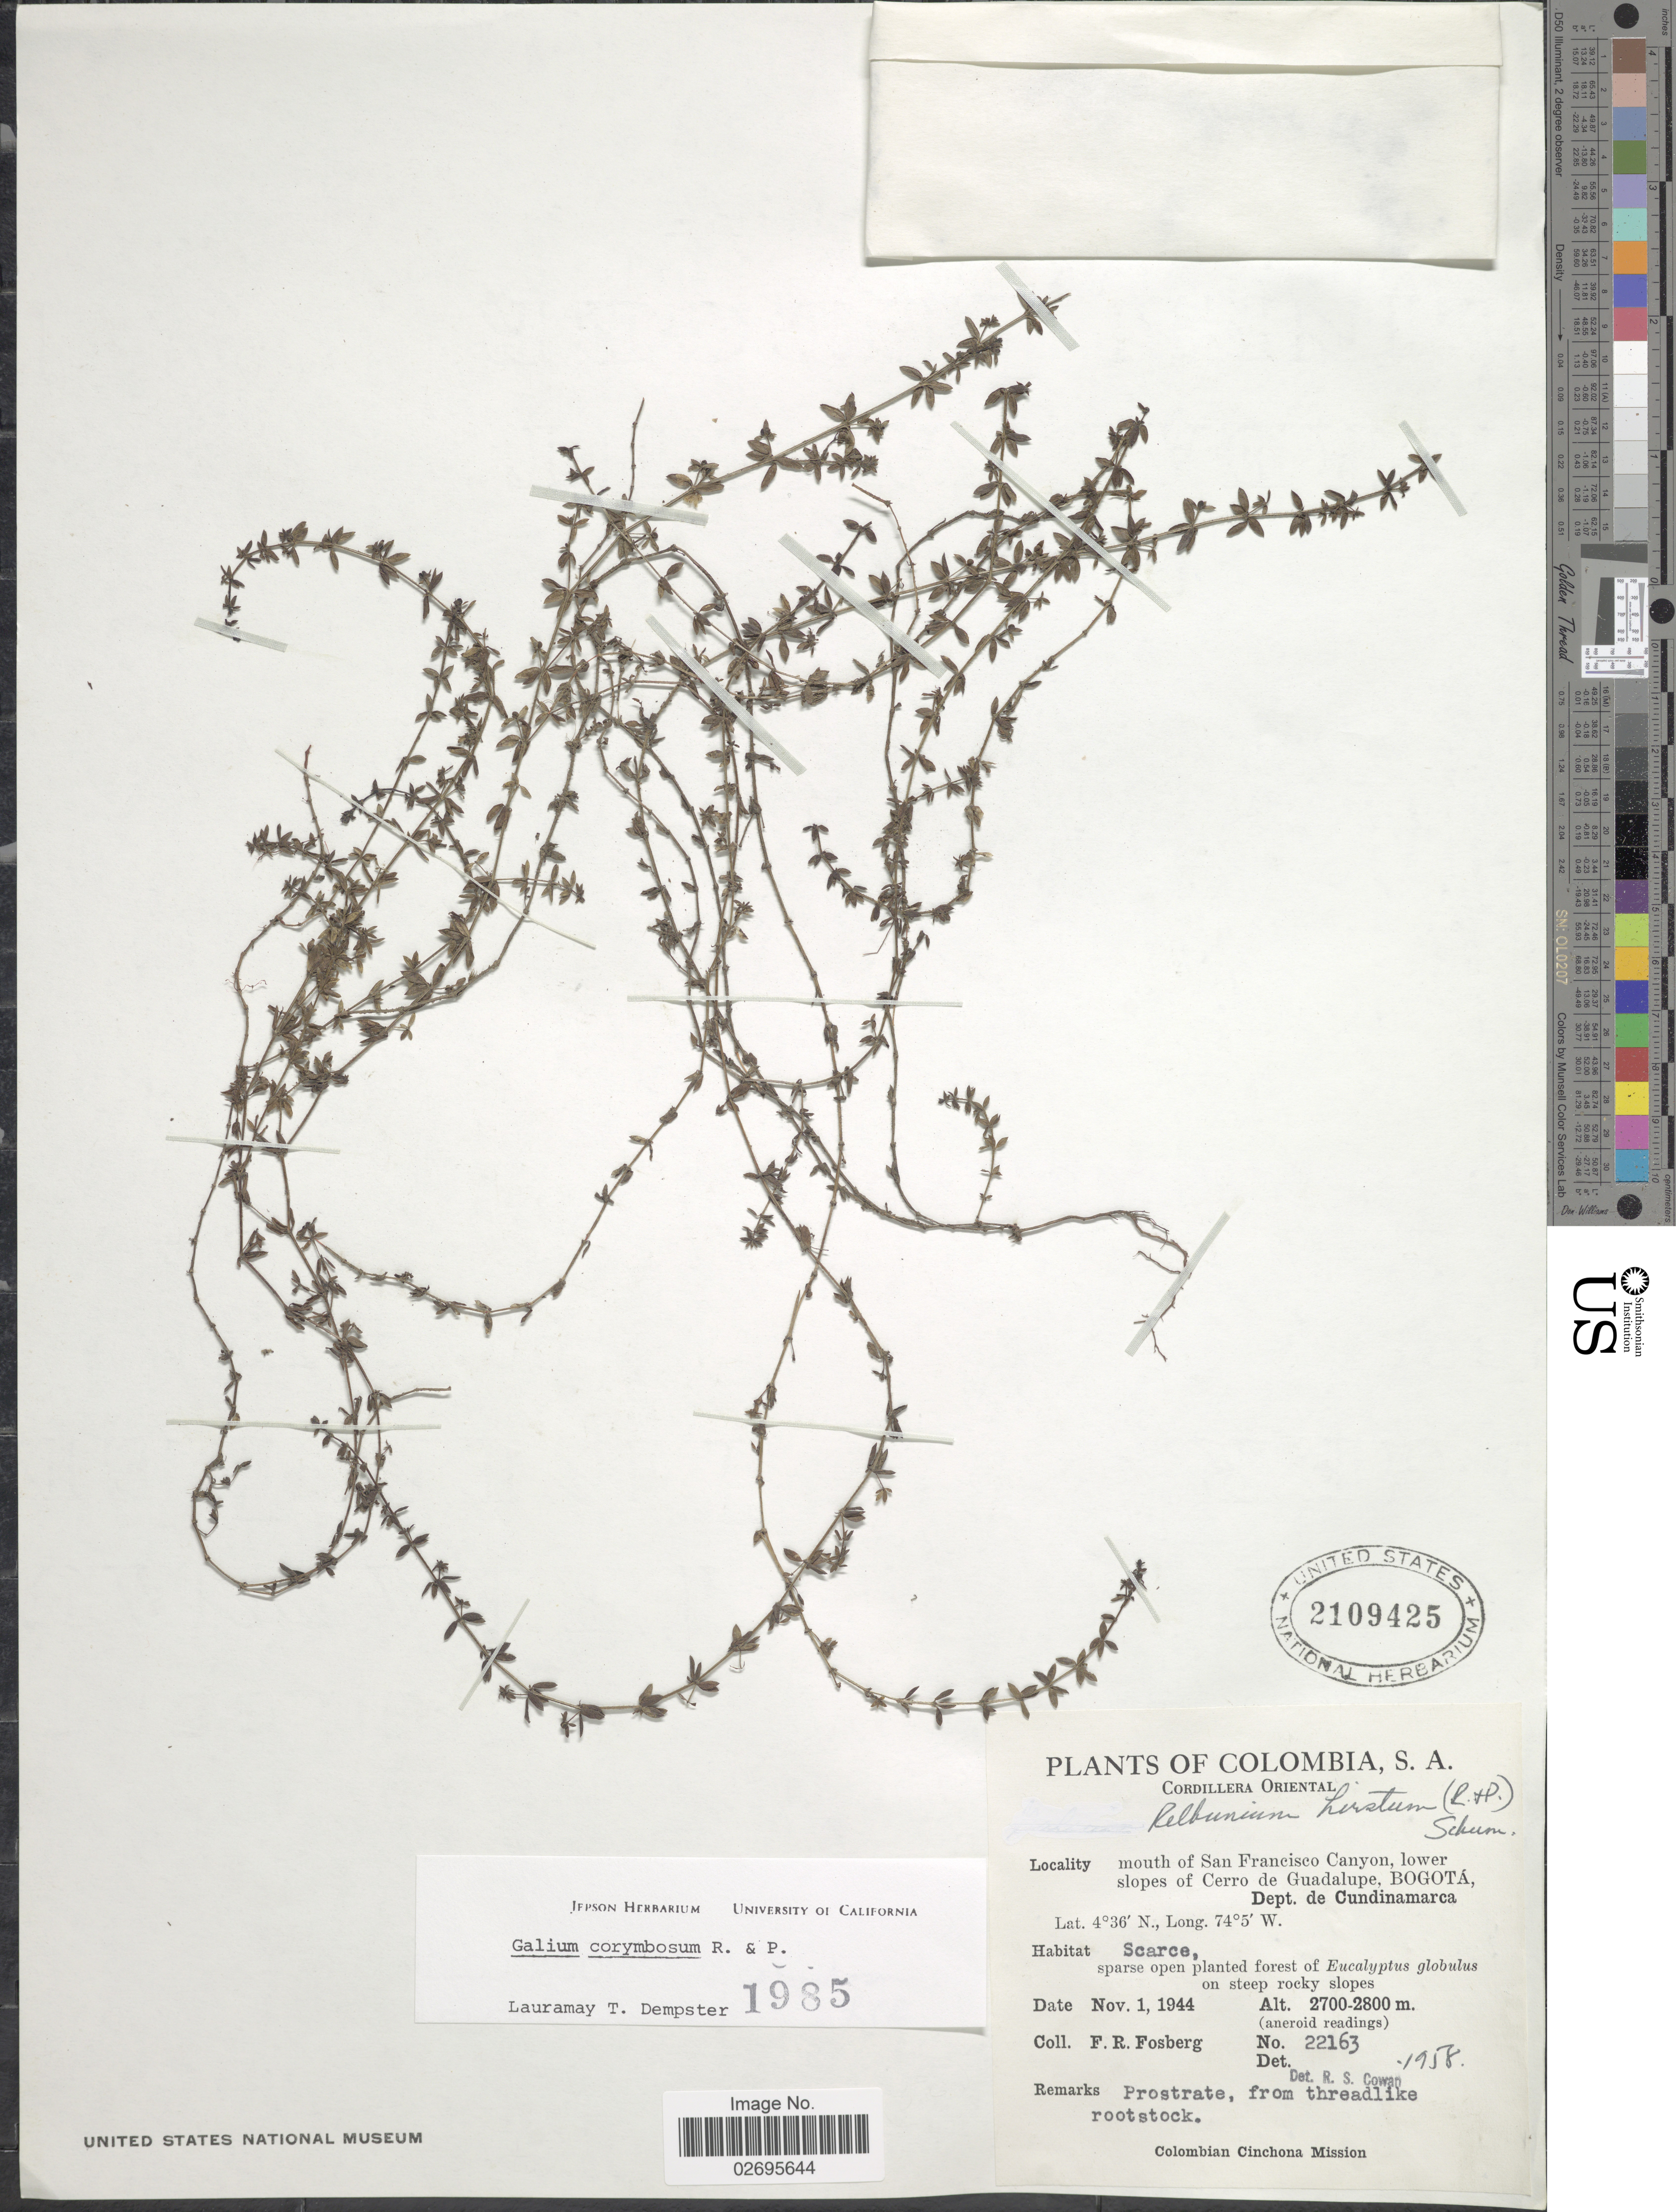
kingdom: Plantae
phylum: Tracheophyta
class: Magnoliopsida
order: Gentianales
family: Rubiaceae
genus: Galium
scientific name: Galium corymbosum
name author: Ruiz & Pav.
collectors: F. R. Fosberg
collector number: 22163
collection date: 1944-11-01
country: Colombia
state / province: Cundinamarca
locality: Cordillera Oriental: mouth of San Francisco Canyon, lower slopes of Cerro de Guadalupe, Bogota, Dept. de Cundinamarca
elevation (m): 2700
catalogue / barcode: US 2109425